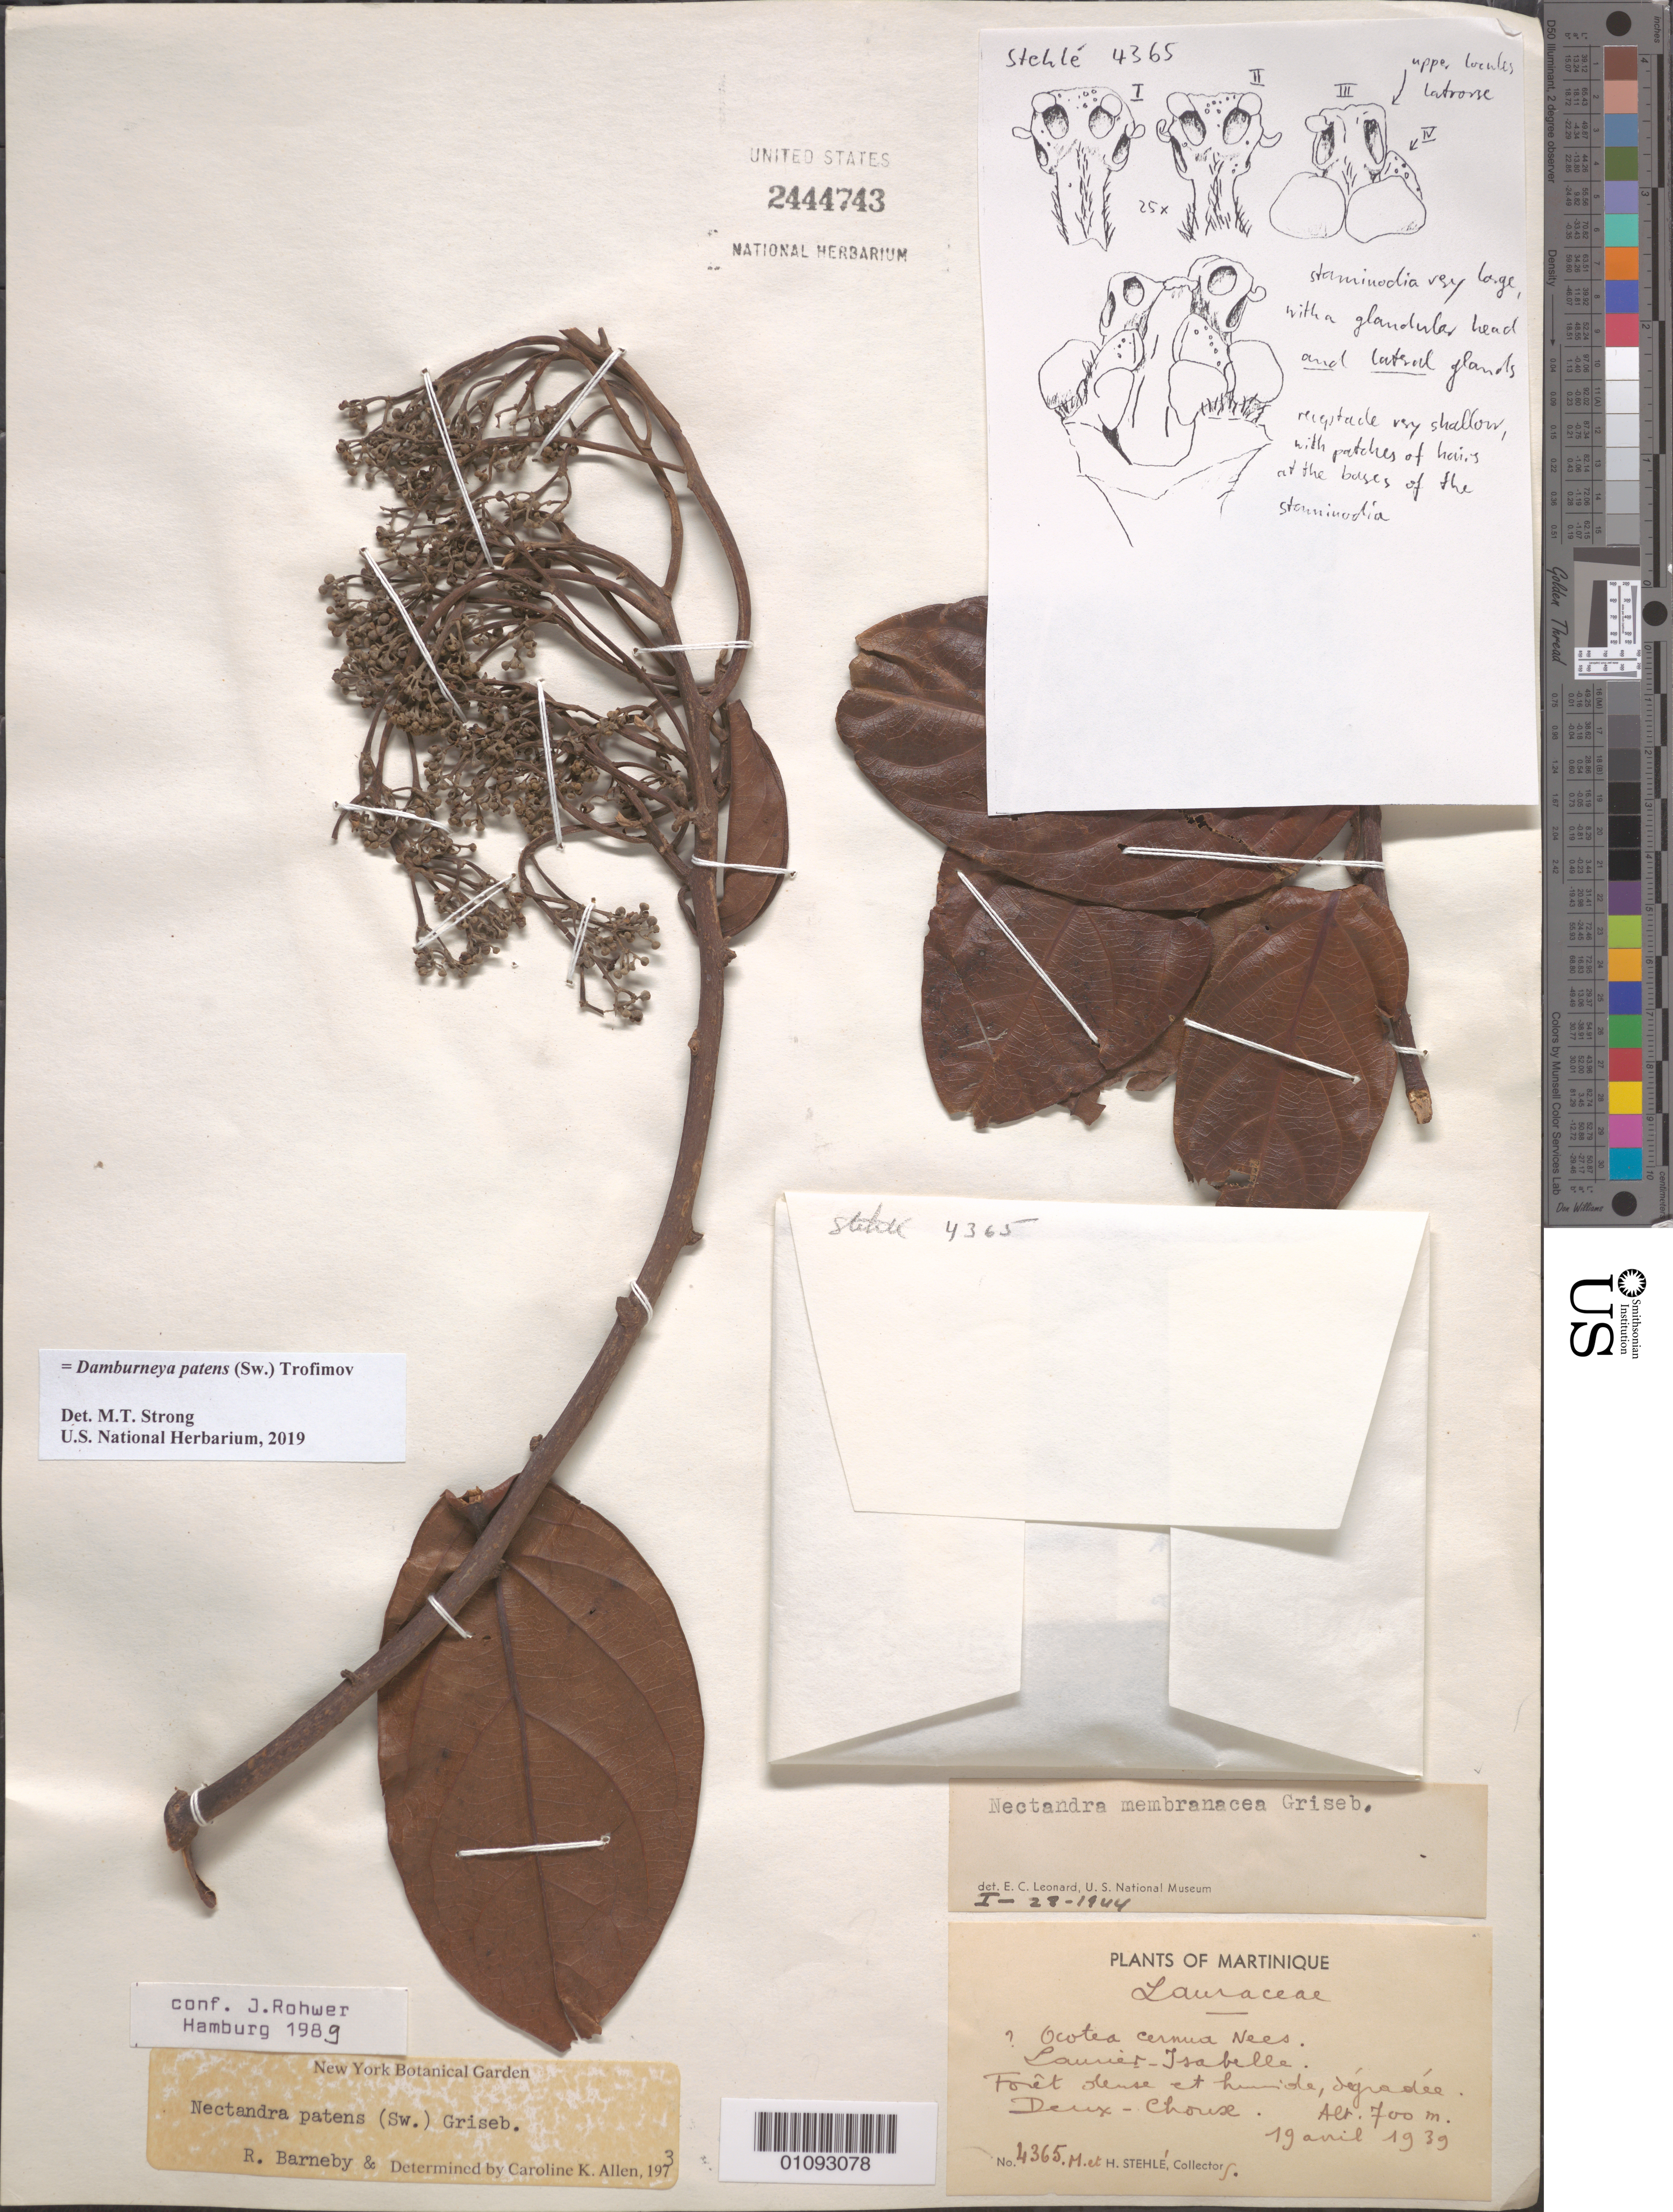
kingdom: Plantae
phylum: Tracheophyta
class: Magnoliopsida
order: Laurales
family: Lauraceae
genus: Damburneya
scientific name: Damburneya patens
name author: (Sw.) Trofimov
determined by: Strong, M. T., (US), Smithsonian Institution - National Museum of Natural History (UNITED STATES)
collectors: H. Stehlé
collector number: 4365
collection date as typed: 19 Apr 1939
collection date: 1939-04-19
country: Martinique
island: Martinique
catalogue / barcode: US 2444743